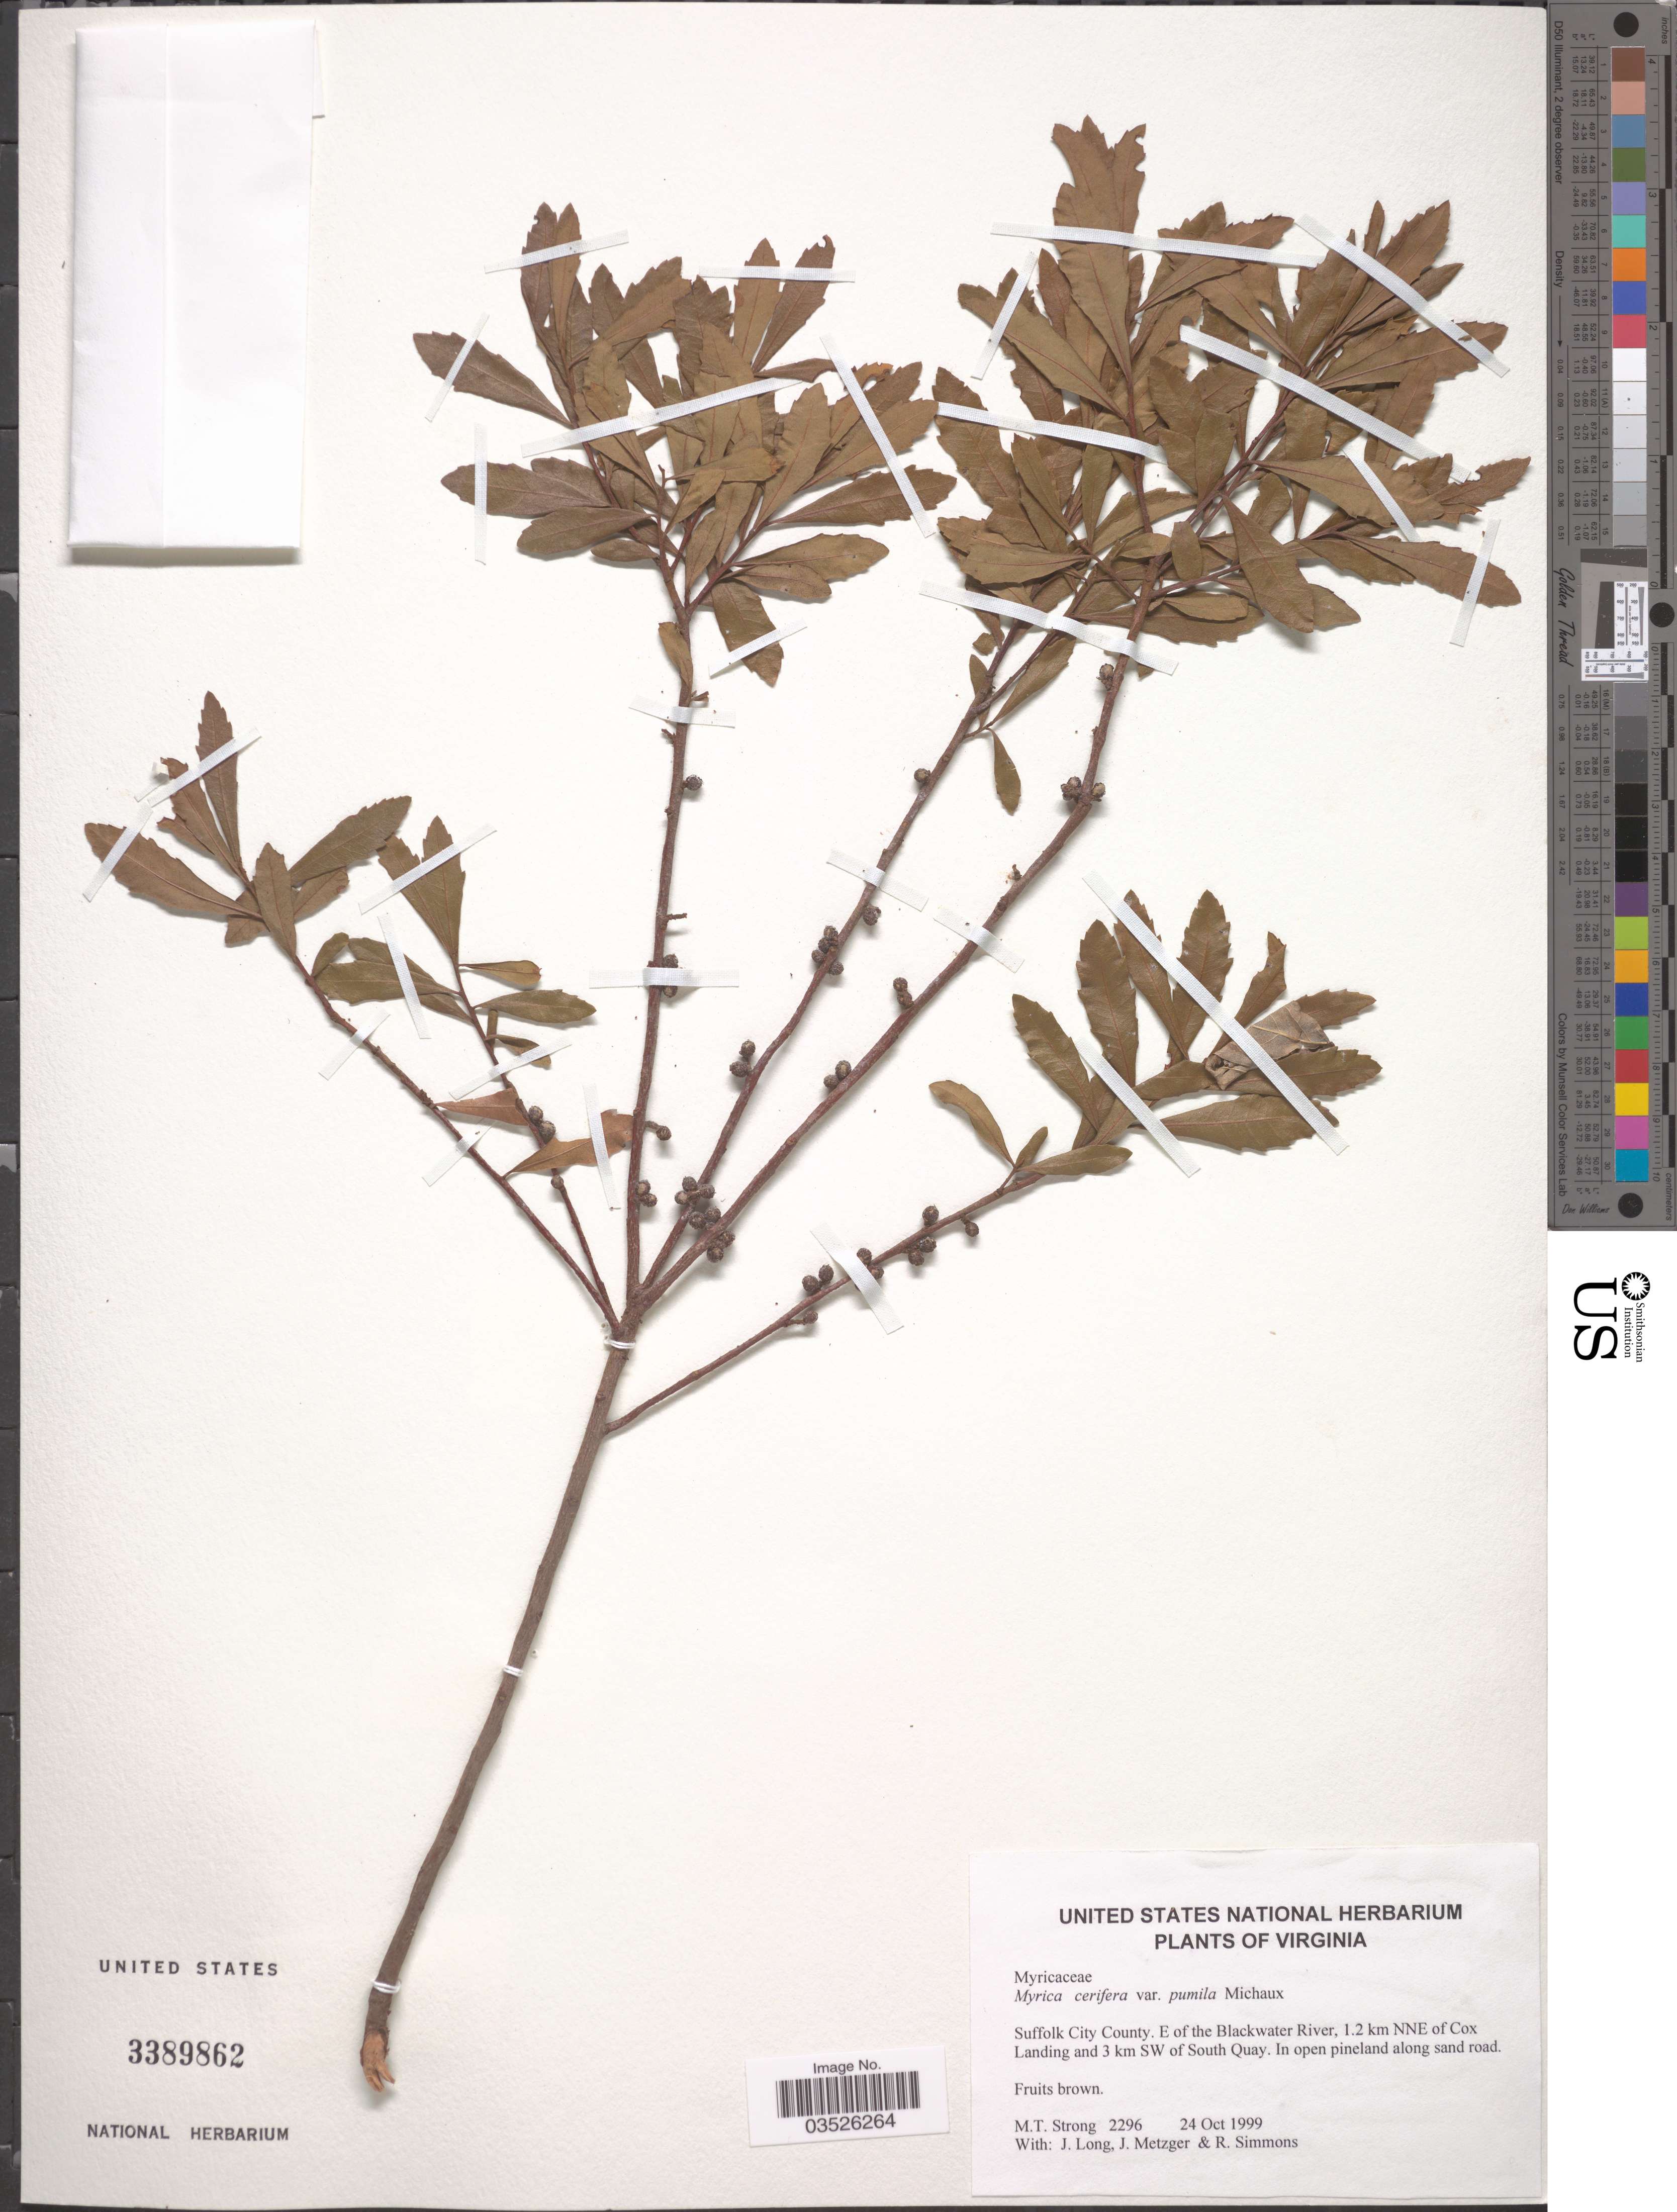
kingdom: Plantae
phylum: Tracheophyta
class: Magnoliopsida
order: Fagales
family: Myricaceae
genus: Morella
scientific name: Morella pumila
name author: (Michx.) Small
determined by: Strong, Mark T., (BOT), Smithsonian Institution - National Museum of Natural History (UNITED STATES)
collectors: M. T. Strong, J. Long, J. Metzger & R. Simmons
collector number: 2296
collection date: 1999-10-24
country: United States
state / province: Virginia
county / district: City of Suffolk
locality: Suffolk City County. E of the Blackwater River, 1.2 km NNE of Cox Landing and 3 km SW of South Quay.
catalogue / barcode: US 3389862